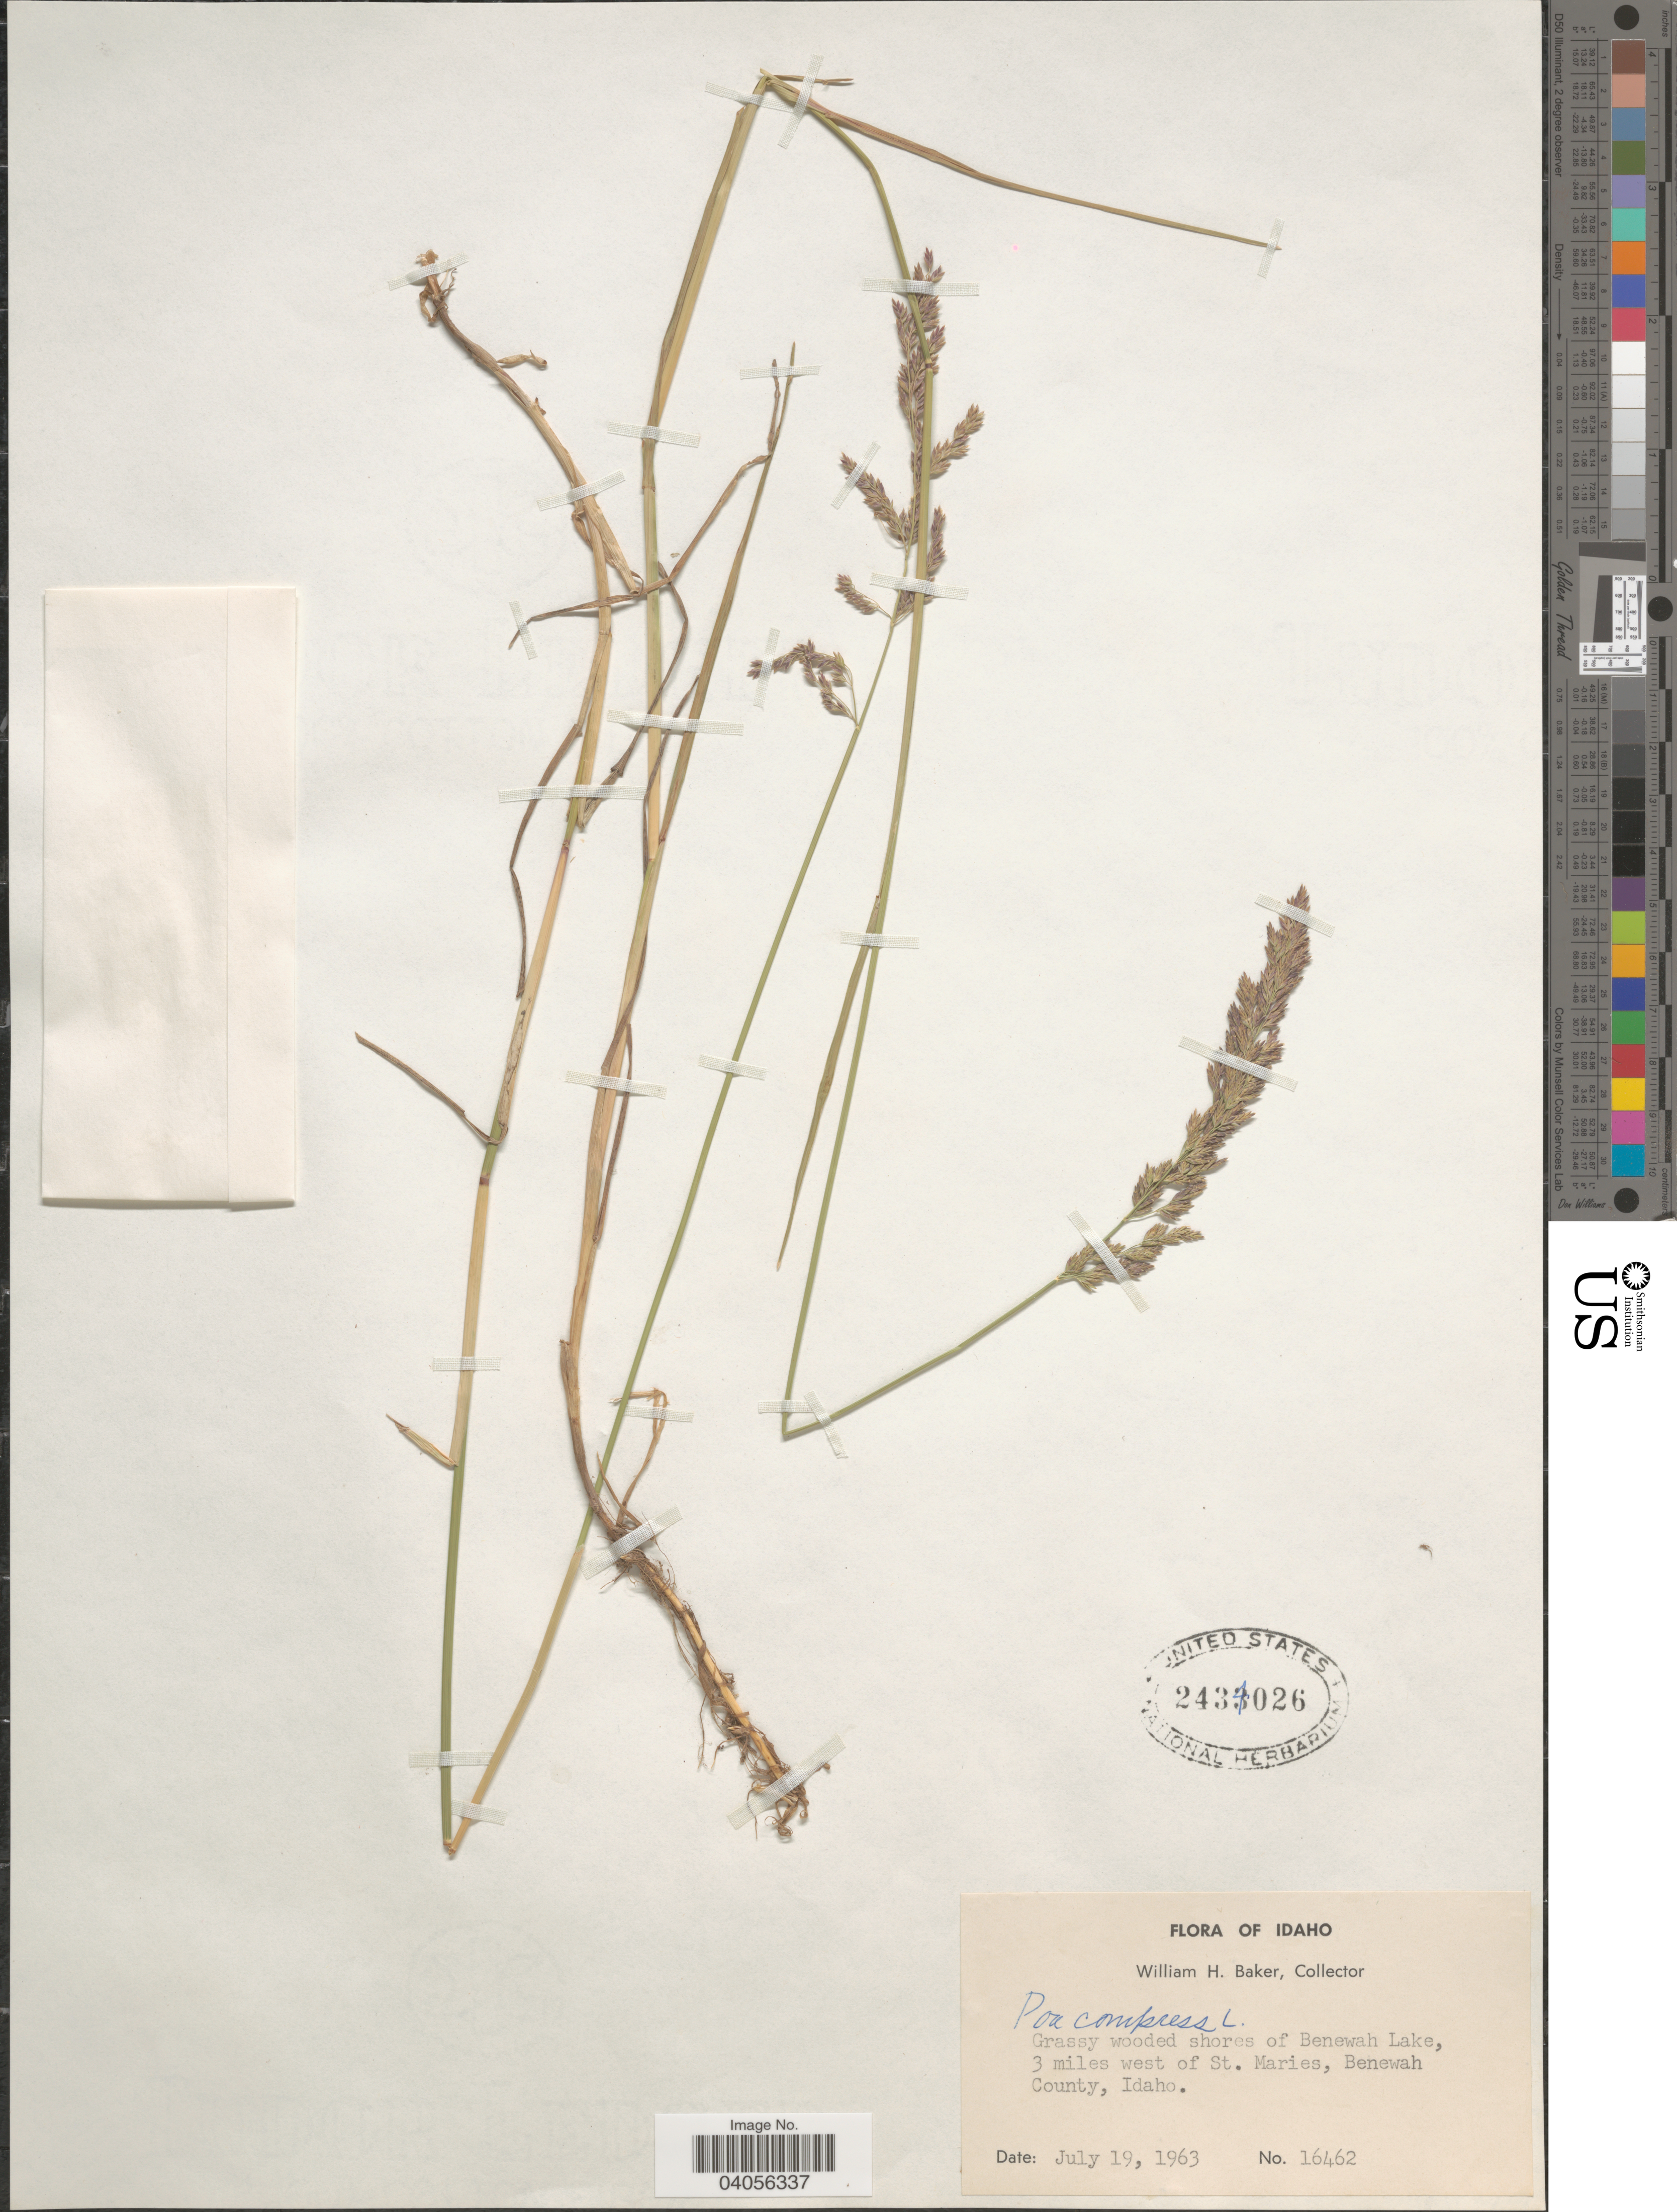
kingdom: Plantae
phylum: Tracheophyta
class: Liliopsida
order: Poales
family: Poaceae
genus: Poa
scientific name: Poa compressa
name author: L.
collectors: W. H. Baker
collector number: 16462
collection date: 1963-07-19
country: United States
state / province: Idaho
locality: Grassy wooded shores of Benewah Lake, 3 miles west of St. Maries, Benewah County.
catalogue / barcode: US 2434026